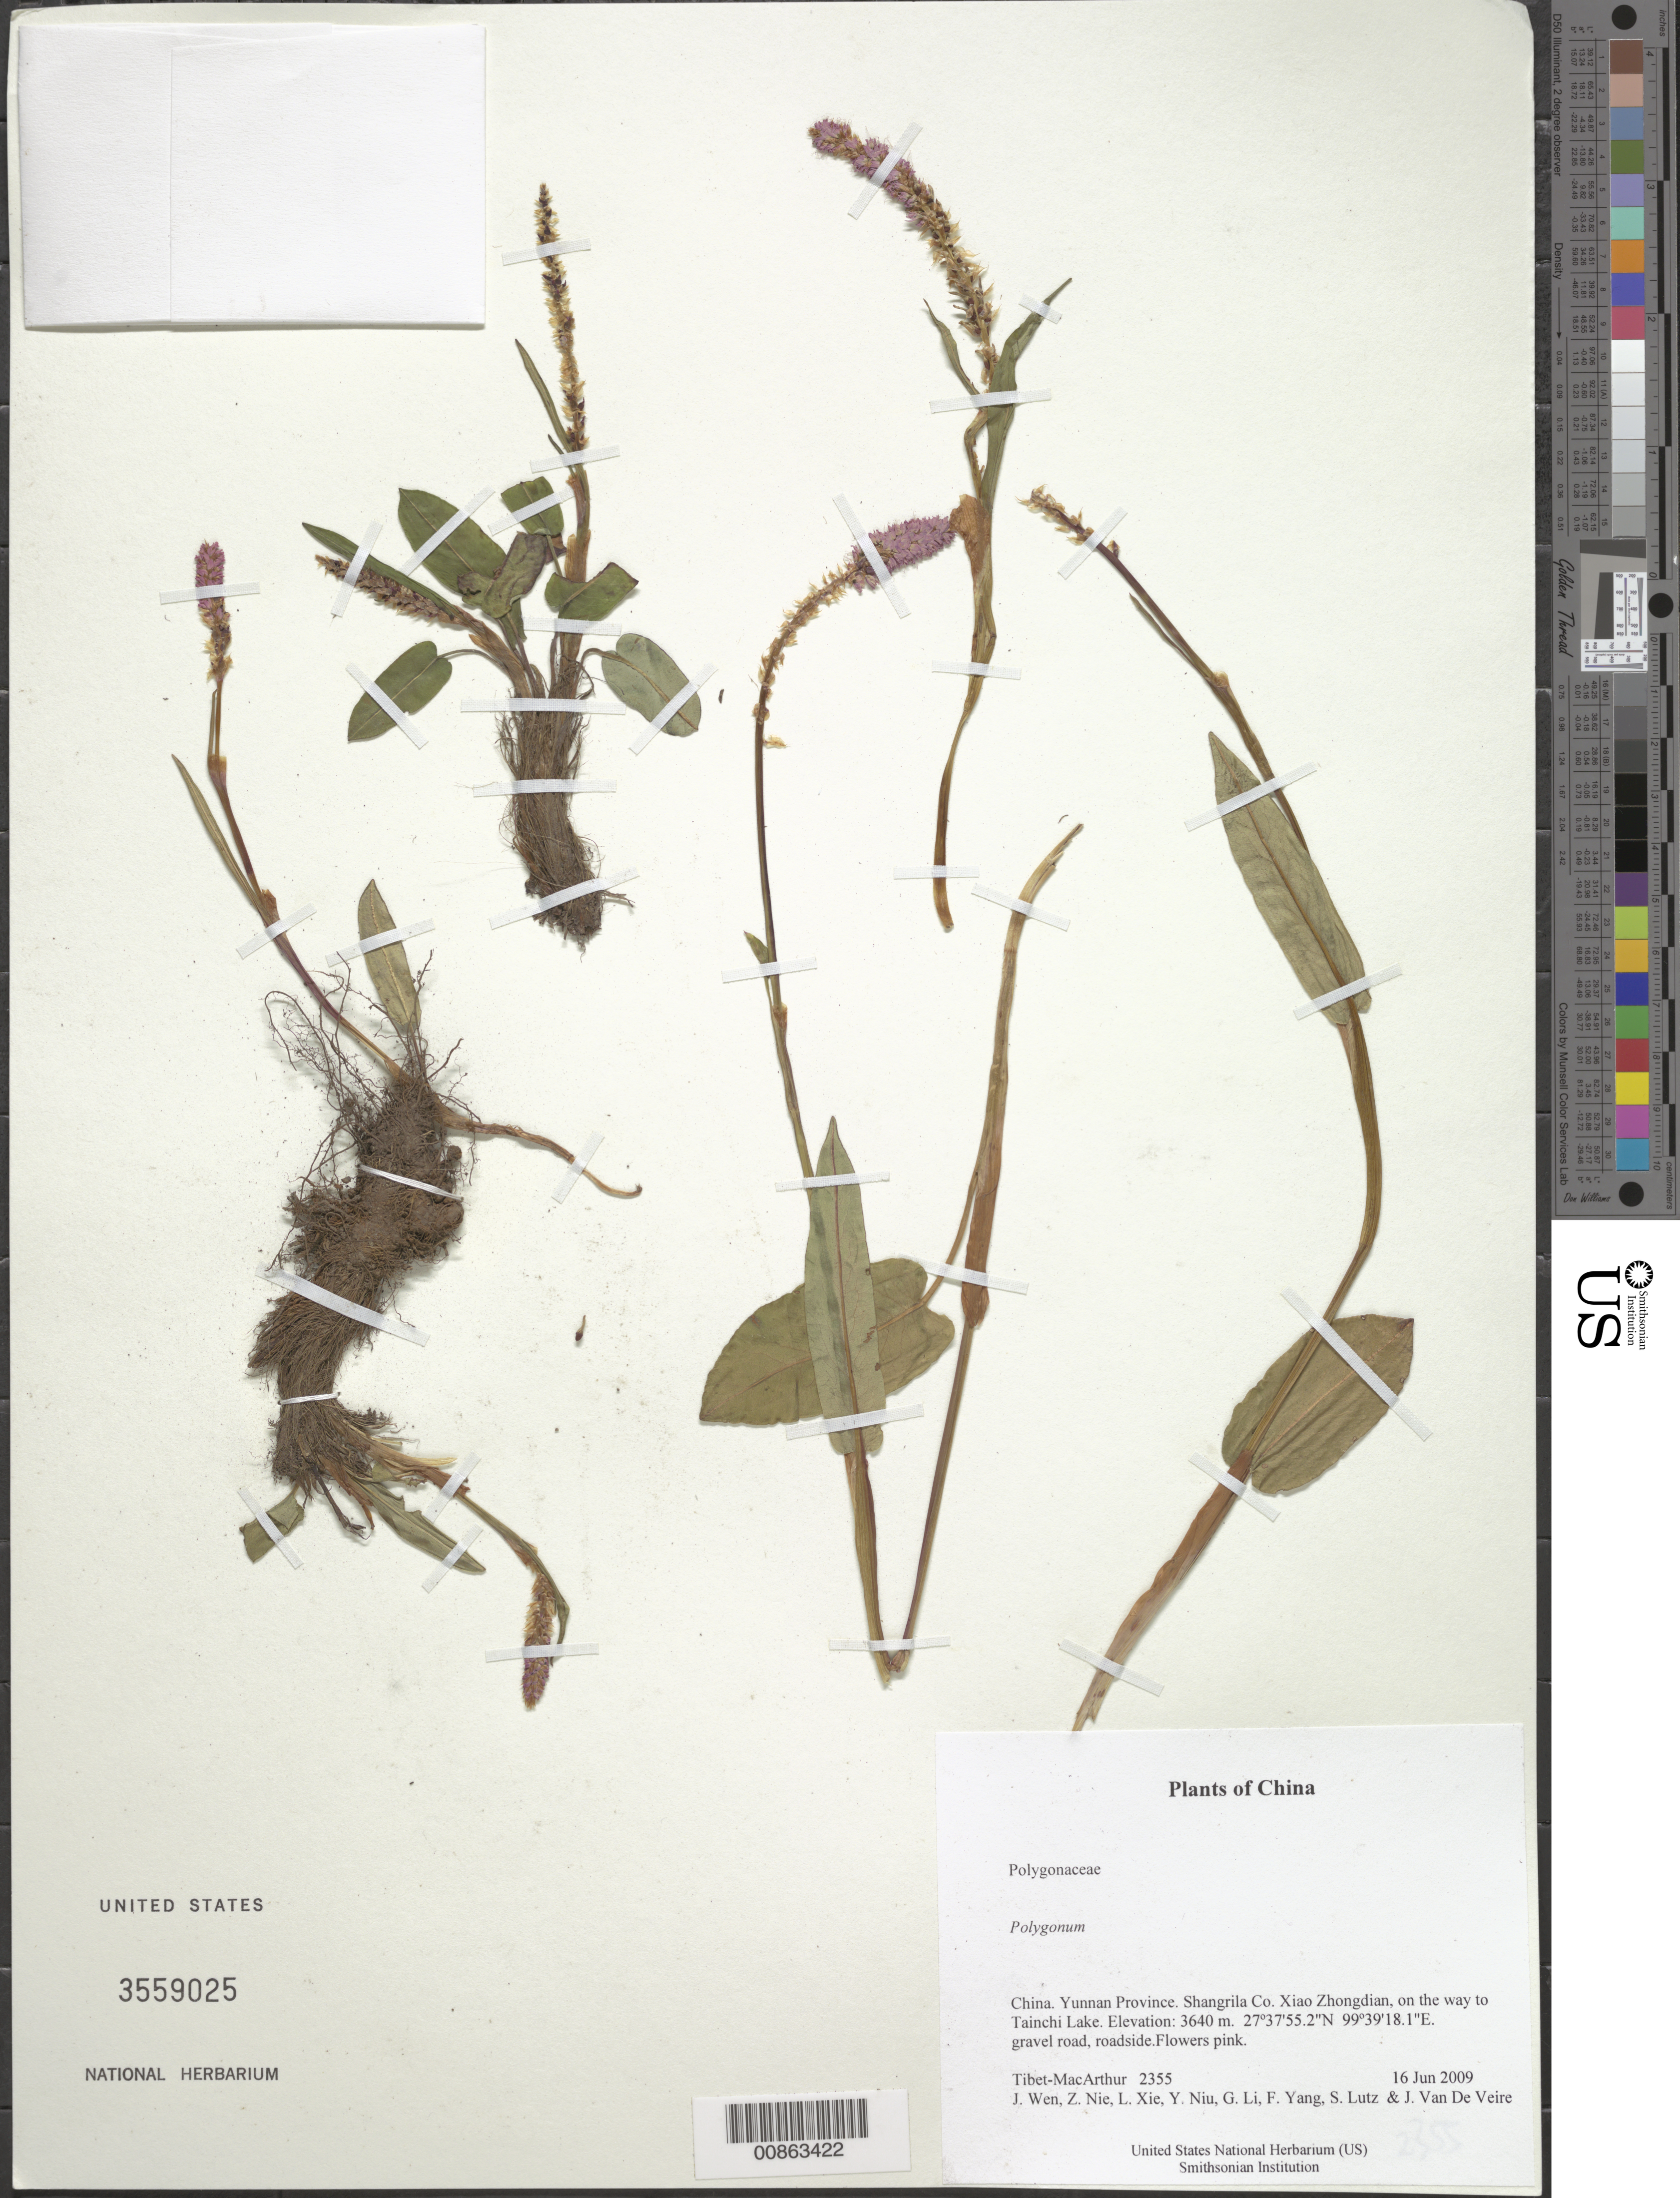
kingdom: Plantae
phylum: Tracheophyta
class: Magnoliopsida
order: Caryophyllales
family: Polygonaceae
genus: Bistorta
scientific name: Bistorta vivipara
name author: (L.) Delarbre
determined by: Strong, Mark T., (BOT), Smithsonian Institution - National Museum of Natural History (UNITED STATES)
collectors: Tibet-MacArthur, J. Wen, Z. Nie, L. Xie, Y. Niu, G. Li, F. Yang, S. Lutz & J. Van De Veire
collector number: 2355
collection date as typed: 16 Jun 2009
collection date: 2009-06-16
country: China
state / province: Yunnan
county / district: Shangrila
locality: Xiao Zhongdian, on the way to Tainchi Lake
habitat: gravel road, roadside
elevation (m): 3640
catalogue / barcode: US 3559025